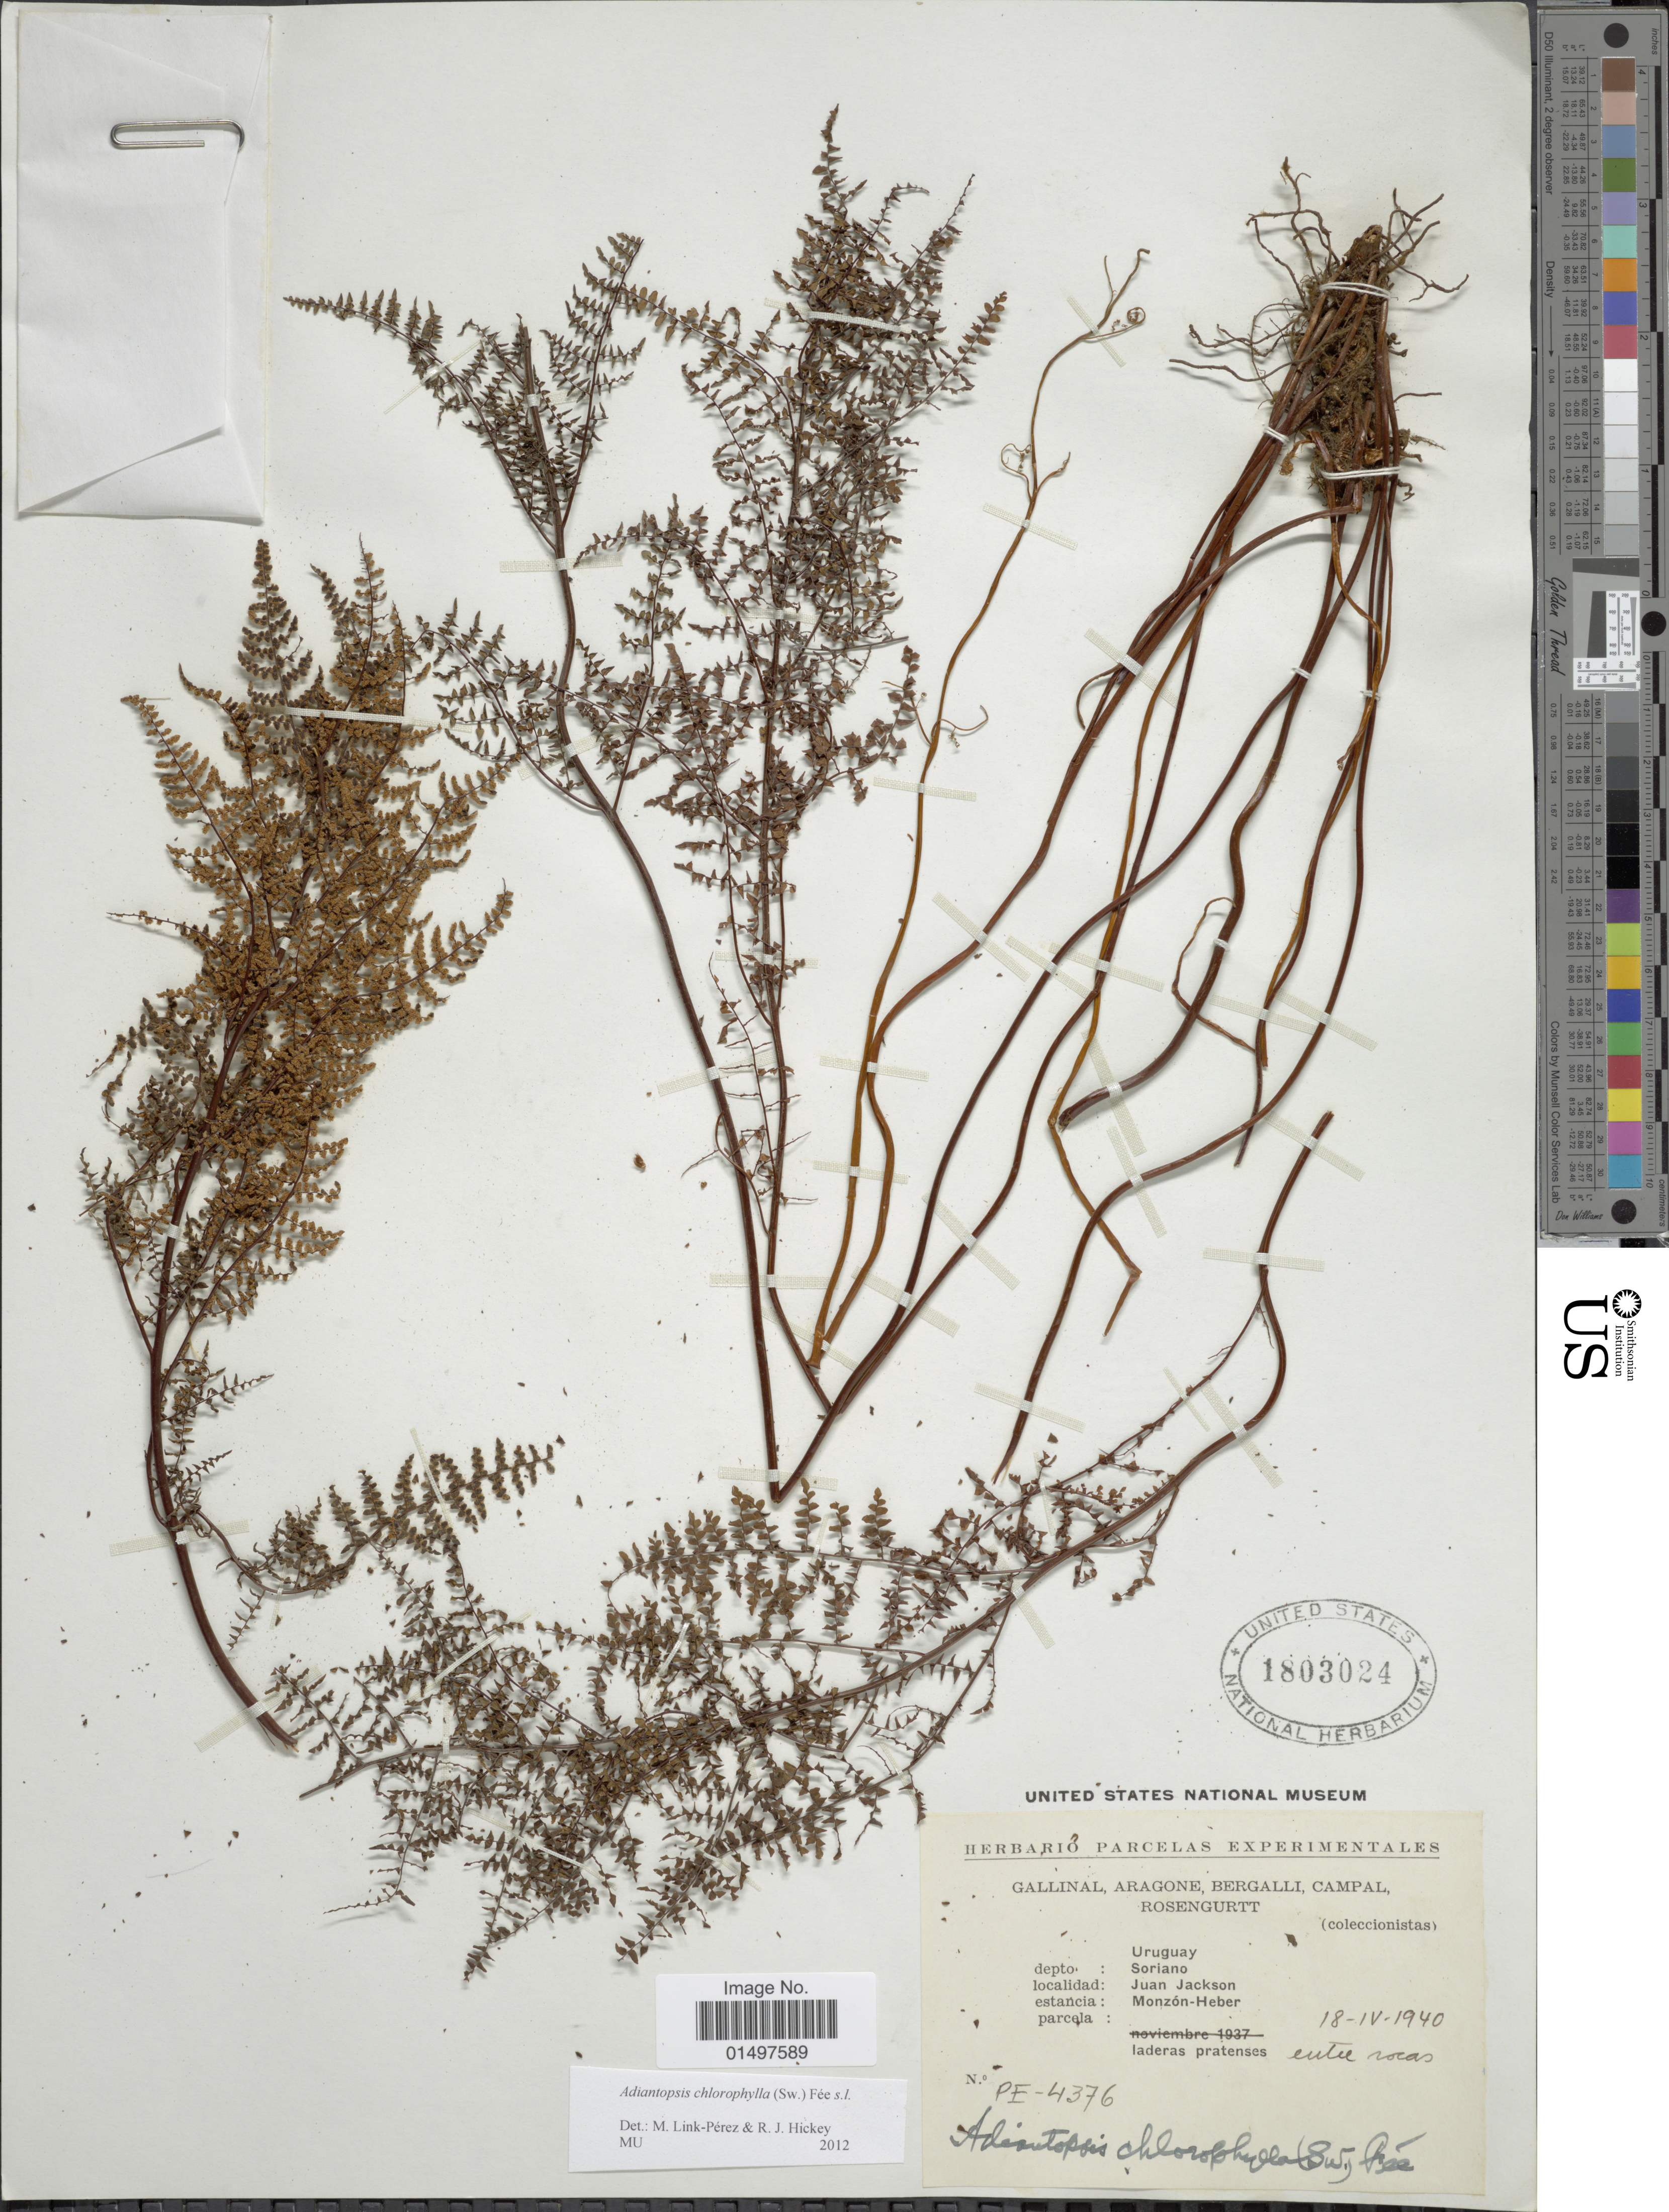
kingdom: Plantae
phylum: Tracheophyta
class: Polypodiopsida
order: Polypodiales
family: Pteridaceae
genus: Adiantopsis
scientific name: Adiantopsis chlorophylla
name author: (Sw.) Fée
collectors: -. Gallinal, -- Aragone, -- Bergalli, -- Campal & Rosengurtt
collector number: PE-4376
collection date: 1940-04-18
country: Uruguay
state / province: Soriano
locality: Juan Jackson. Estancia: Monzon-Heber.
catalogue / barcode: US 1803024